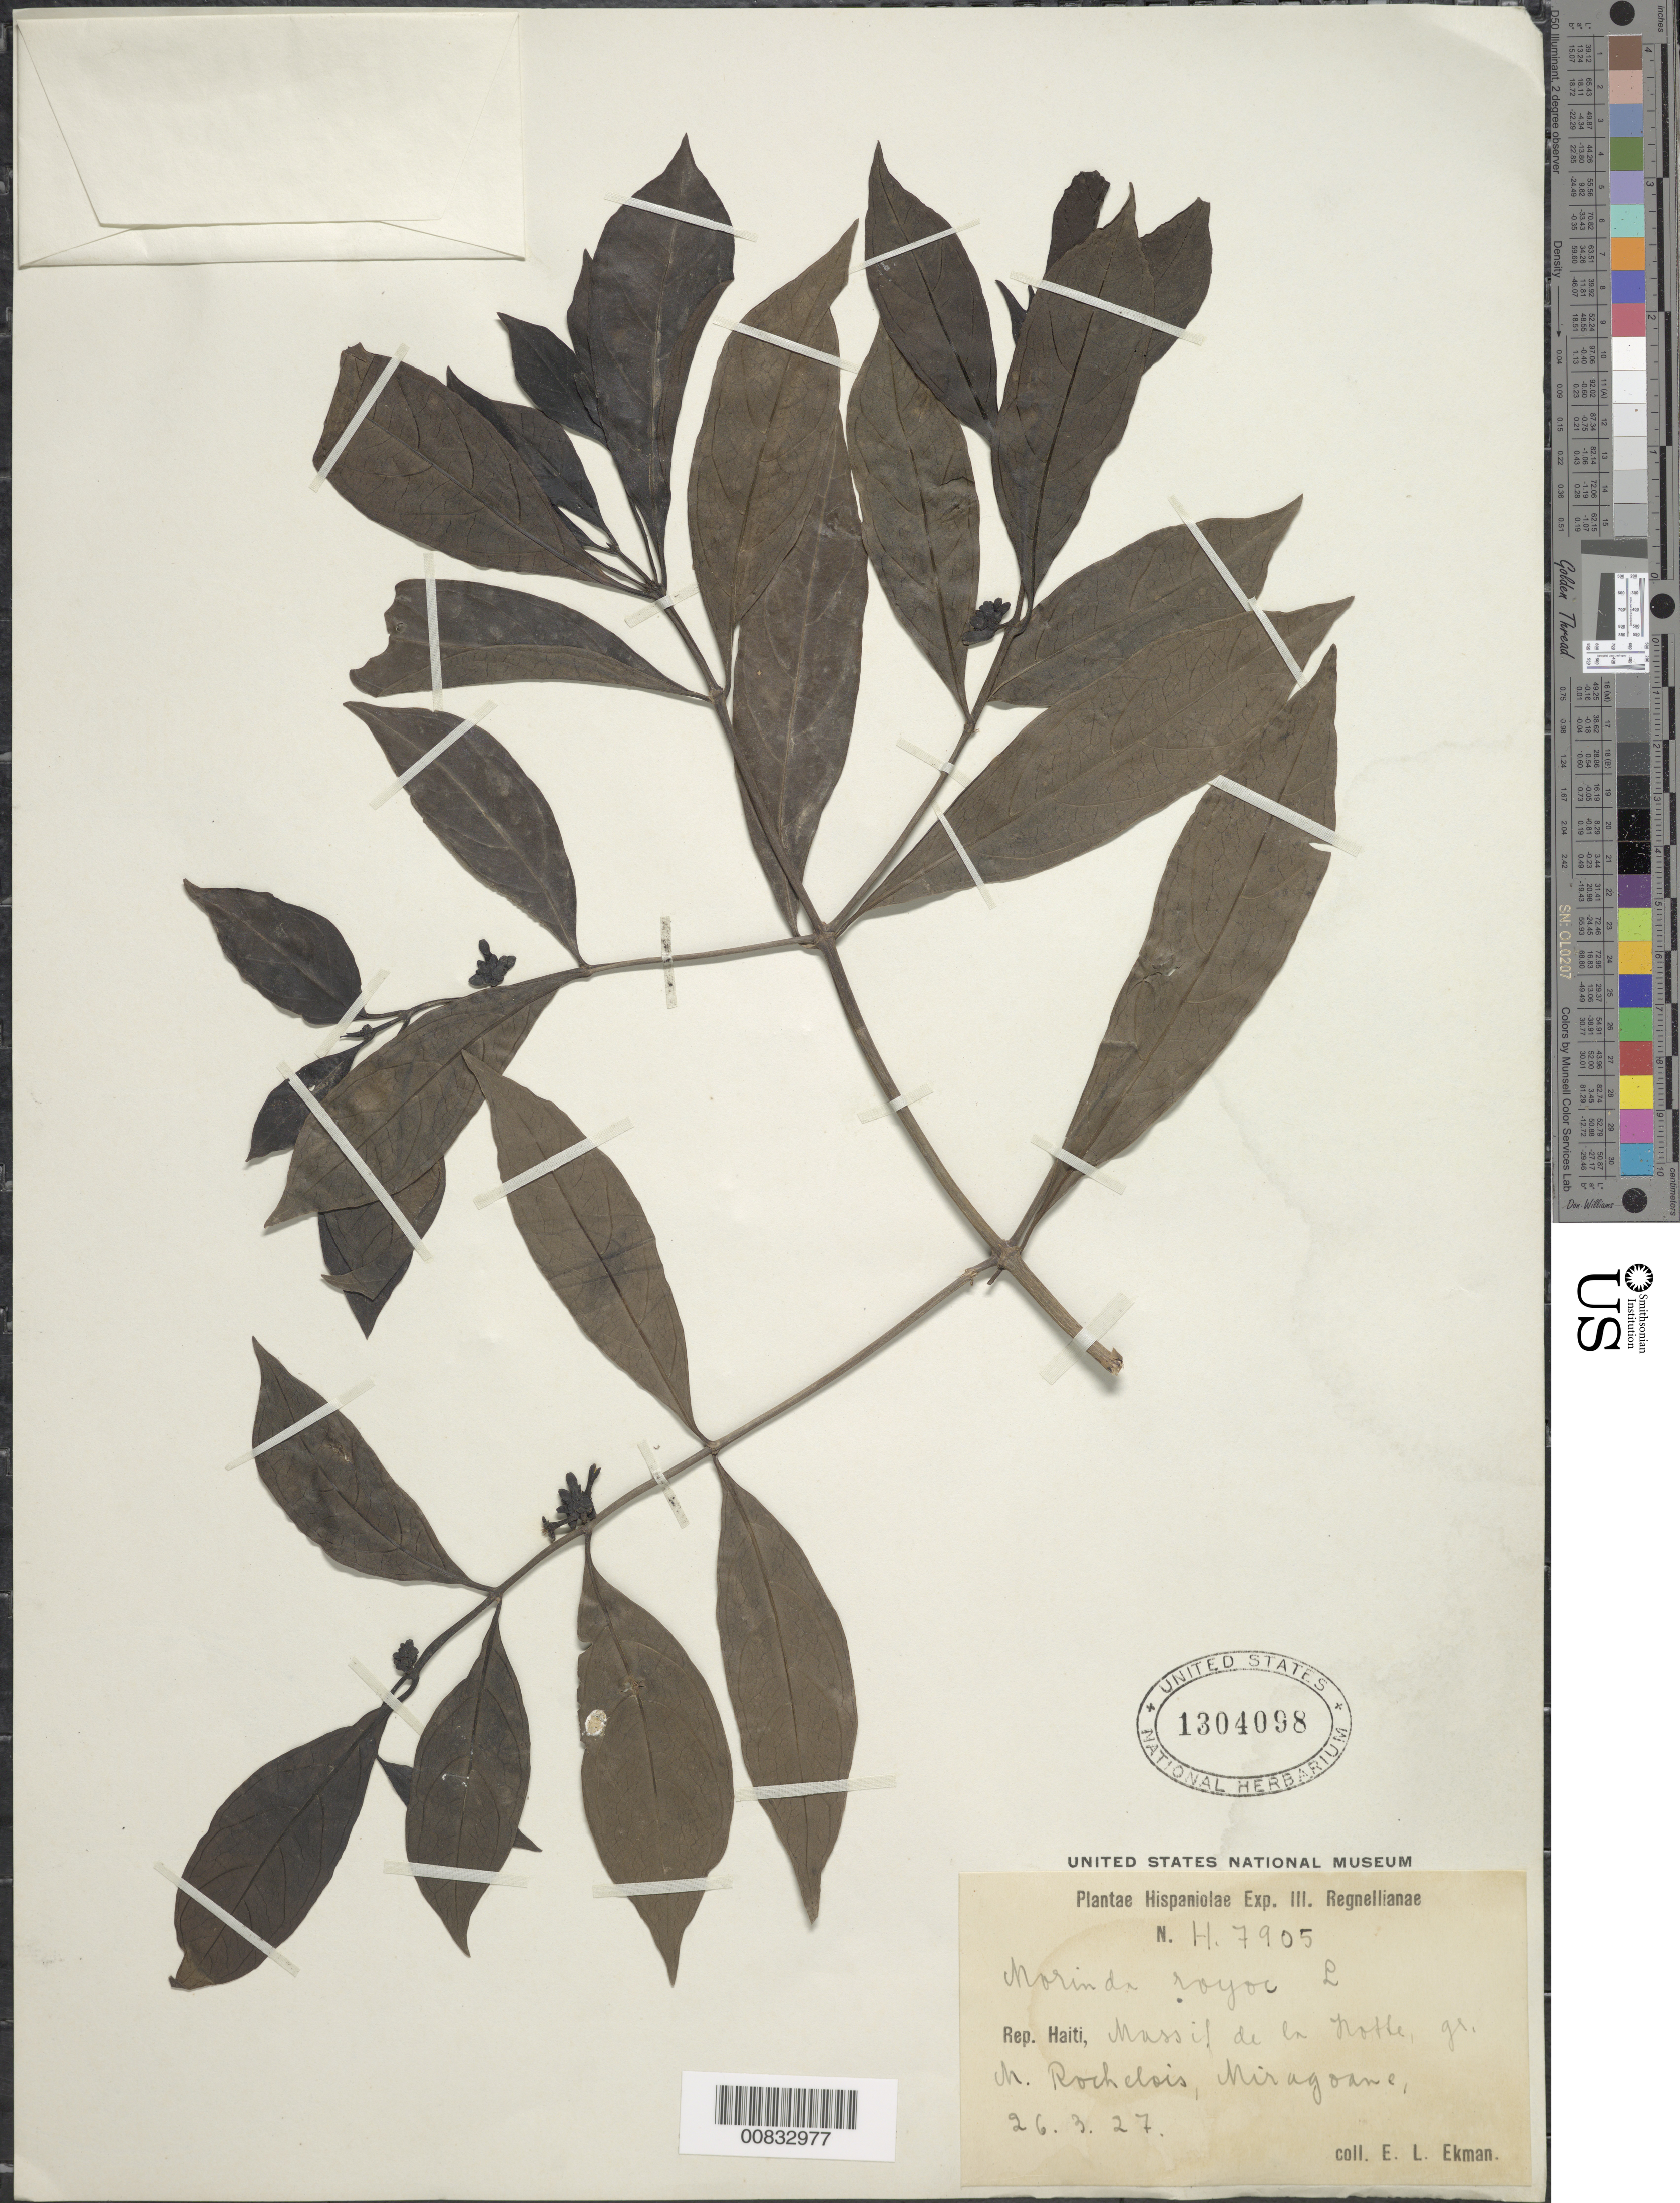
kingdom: Plantae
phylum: Tracheophyta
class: Magnoliopsida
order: Gentianales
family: Rubiaceae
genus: Morinda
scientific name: Morinda royoc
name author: L.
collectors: E. L. Ekman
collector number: H 7905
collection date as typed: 26 Mar 1927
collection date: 1927-03-26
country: Haiti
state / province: Grand'Anse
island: Hispaniola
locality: Massif de la Hotte, Gros Morne Rochelois, Miragoane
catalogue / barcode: US 1304098